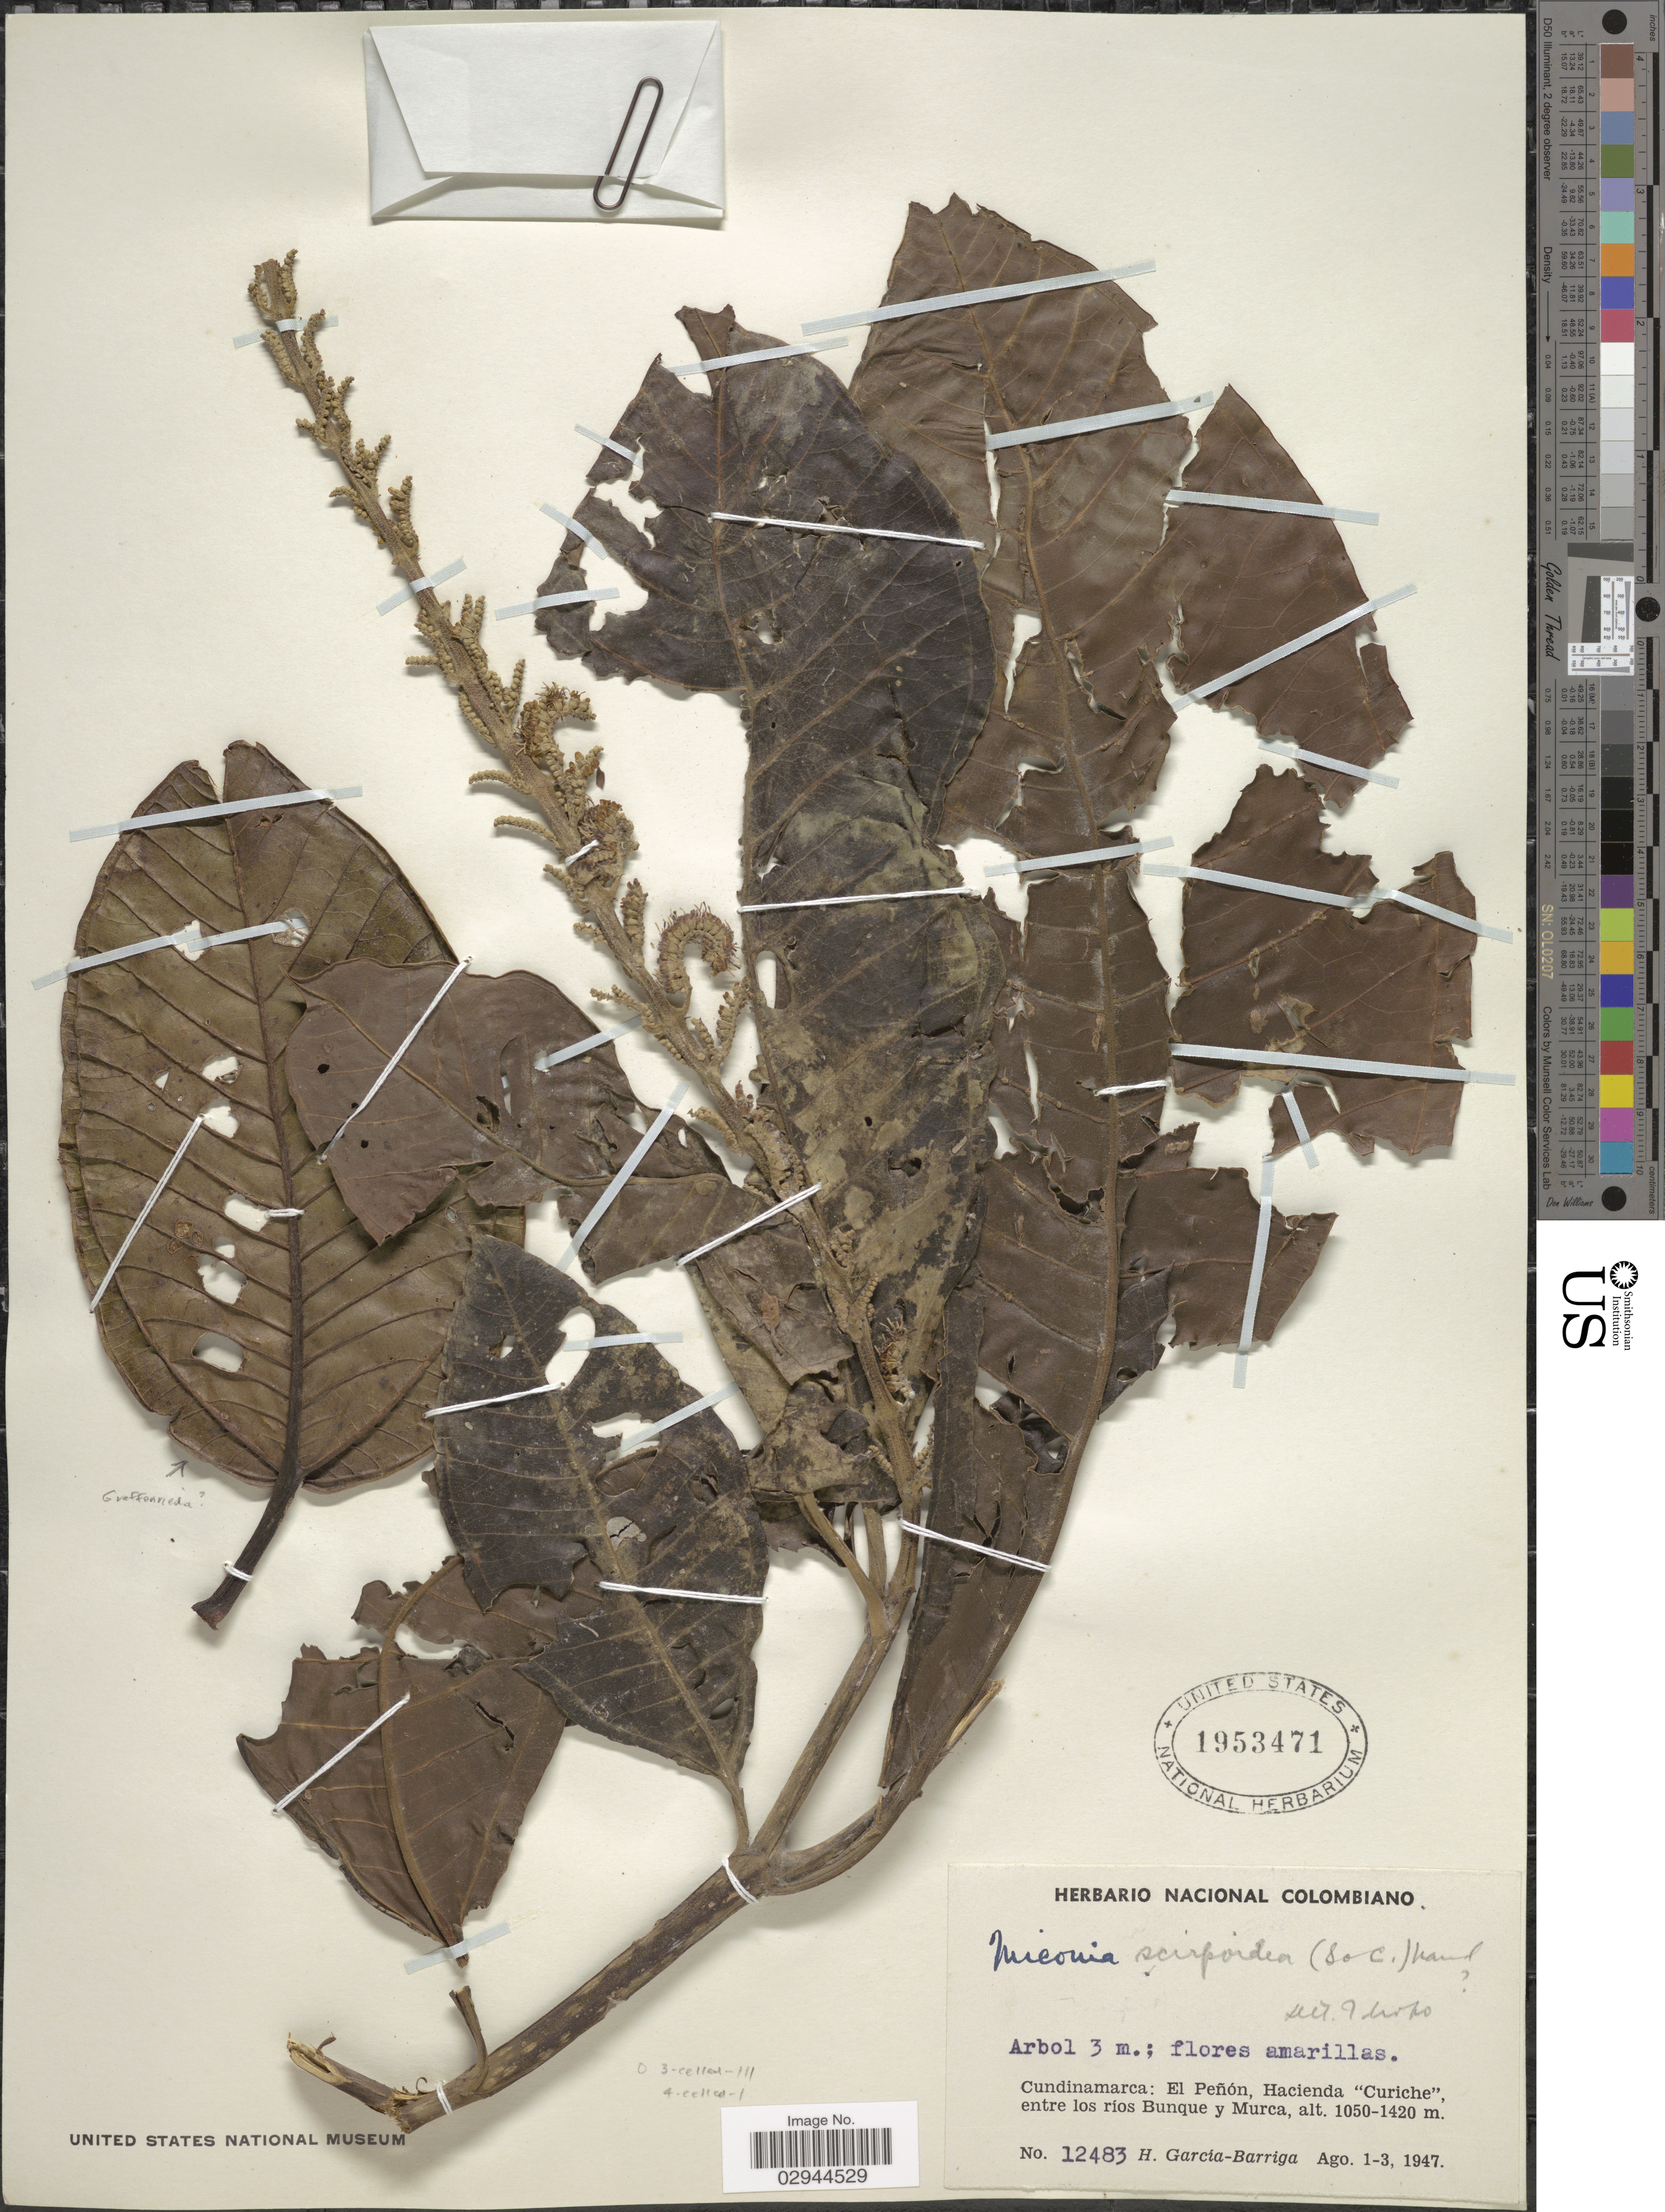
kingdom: Plantae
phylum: Tracheophyta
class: Magnoliopsida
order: Myrtales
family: Melastomataceae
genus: Miconia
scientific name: Miconia trinervia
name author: (Sw.) D. Don ex Loudon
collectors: H. García Barriga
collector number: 12483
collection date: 1947-08-01/1947-08-03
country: Colombia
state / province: Cundinamarca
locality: El Peñón, Hacienda "Curiche", entre los ríos Bunque y Murca.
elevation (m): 1050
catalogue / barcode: US 1953471